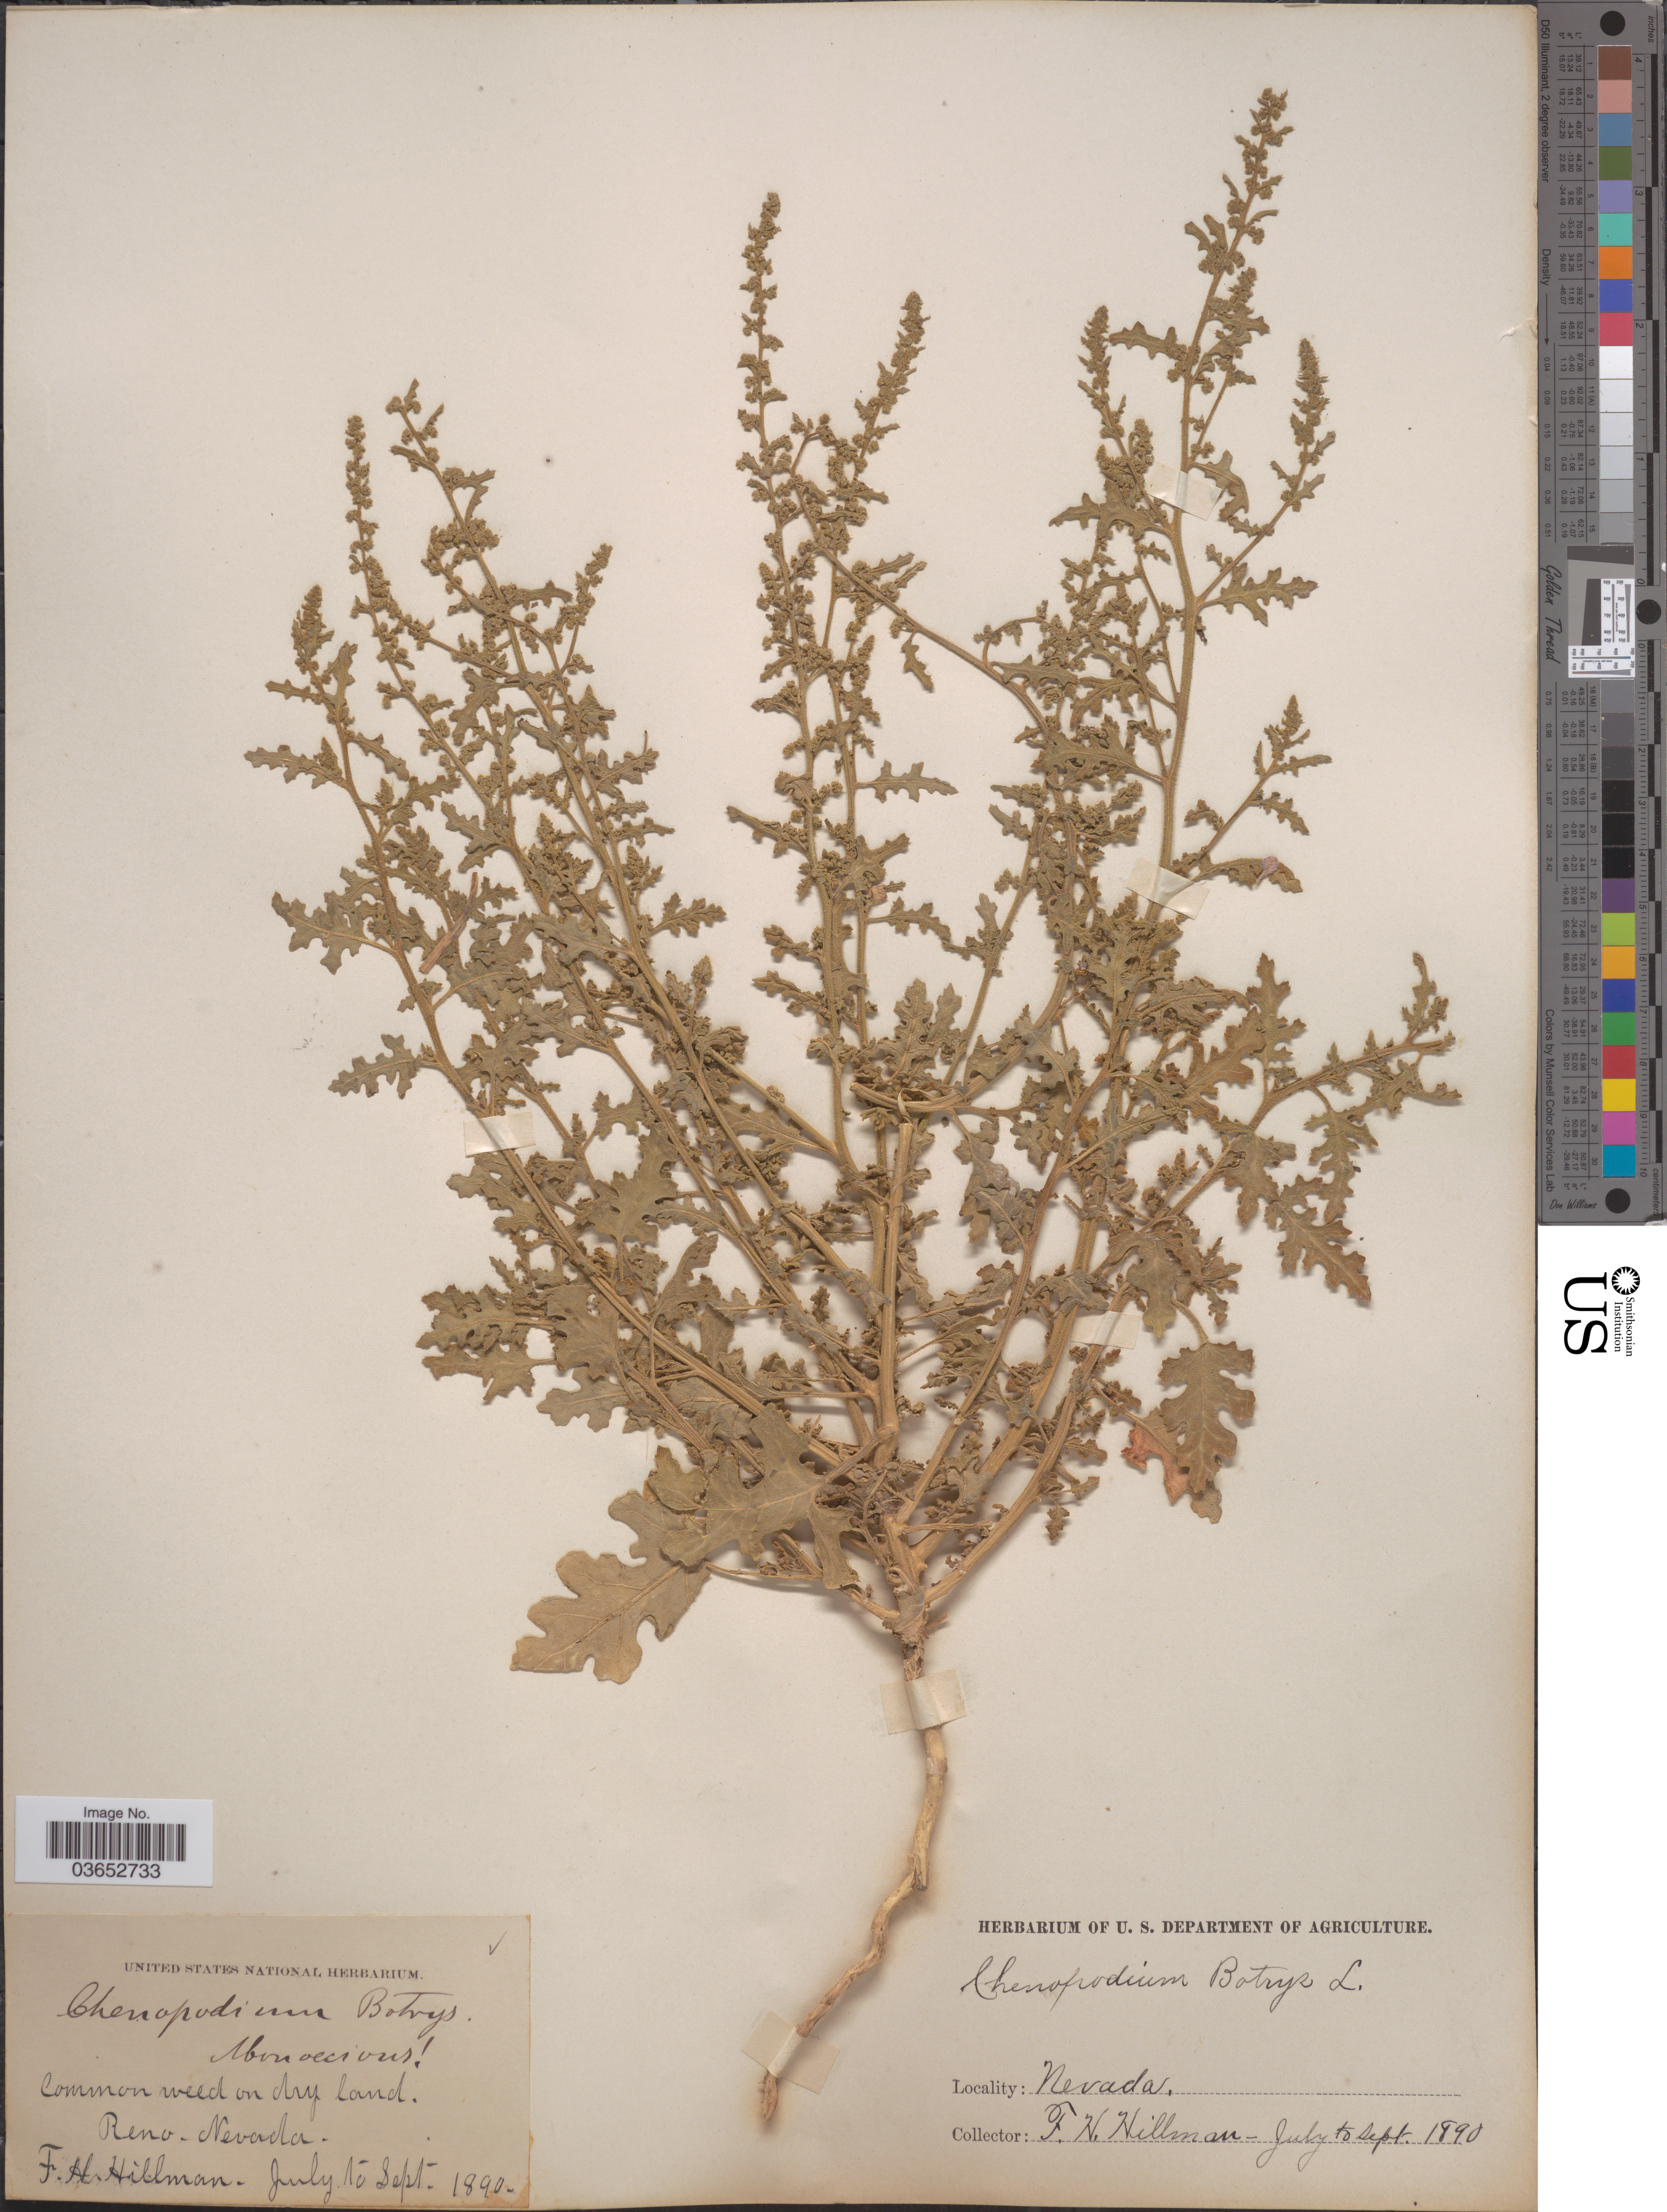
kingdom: Plantae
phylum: Tracheophyta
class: Magnoliopsida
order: Caryophyllales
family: Amaranthaceae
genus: Chenopodium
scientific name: Chenopodium botrys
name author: L.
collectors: F. Hillman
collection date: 1890-07/1890-09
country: United States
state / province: Nevada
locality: Reno.